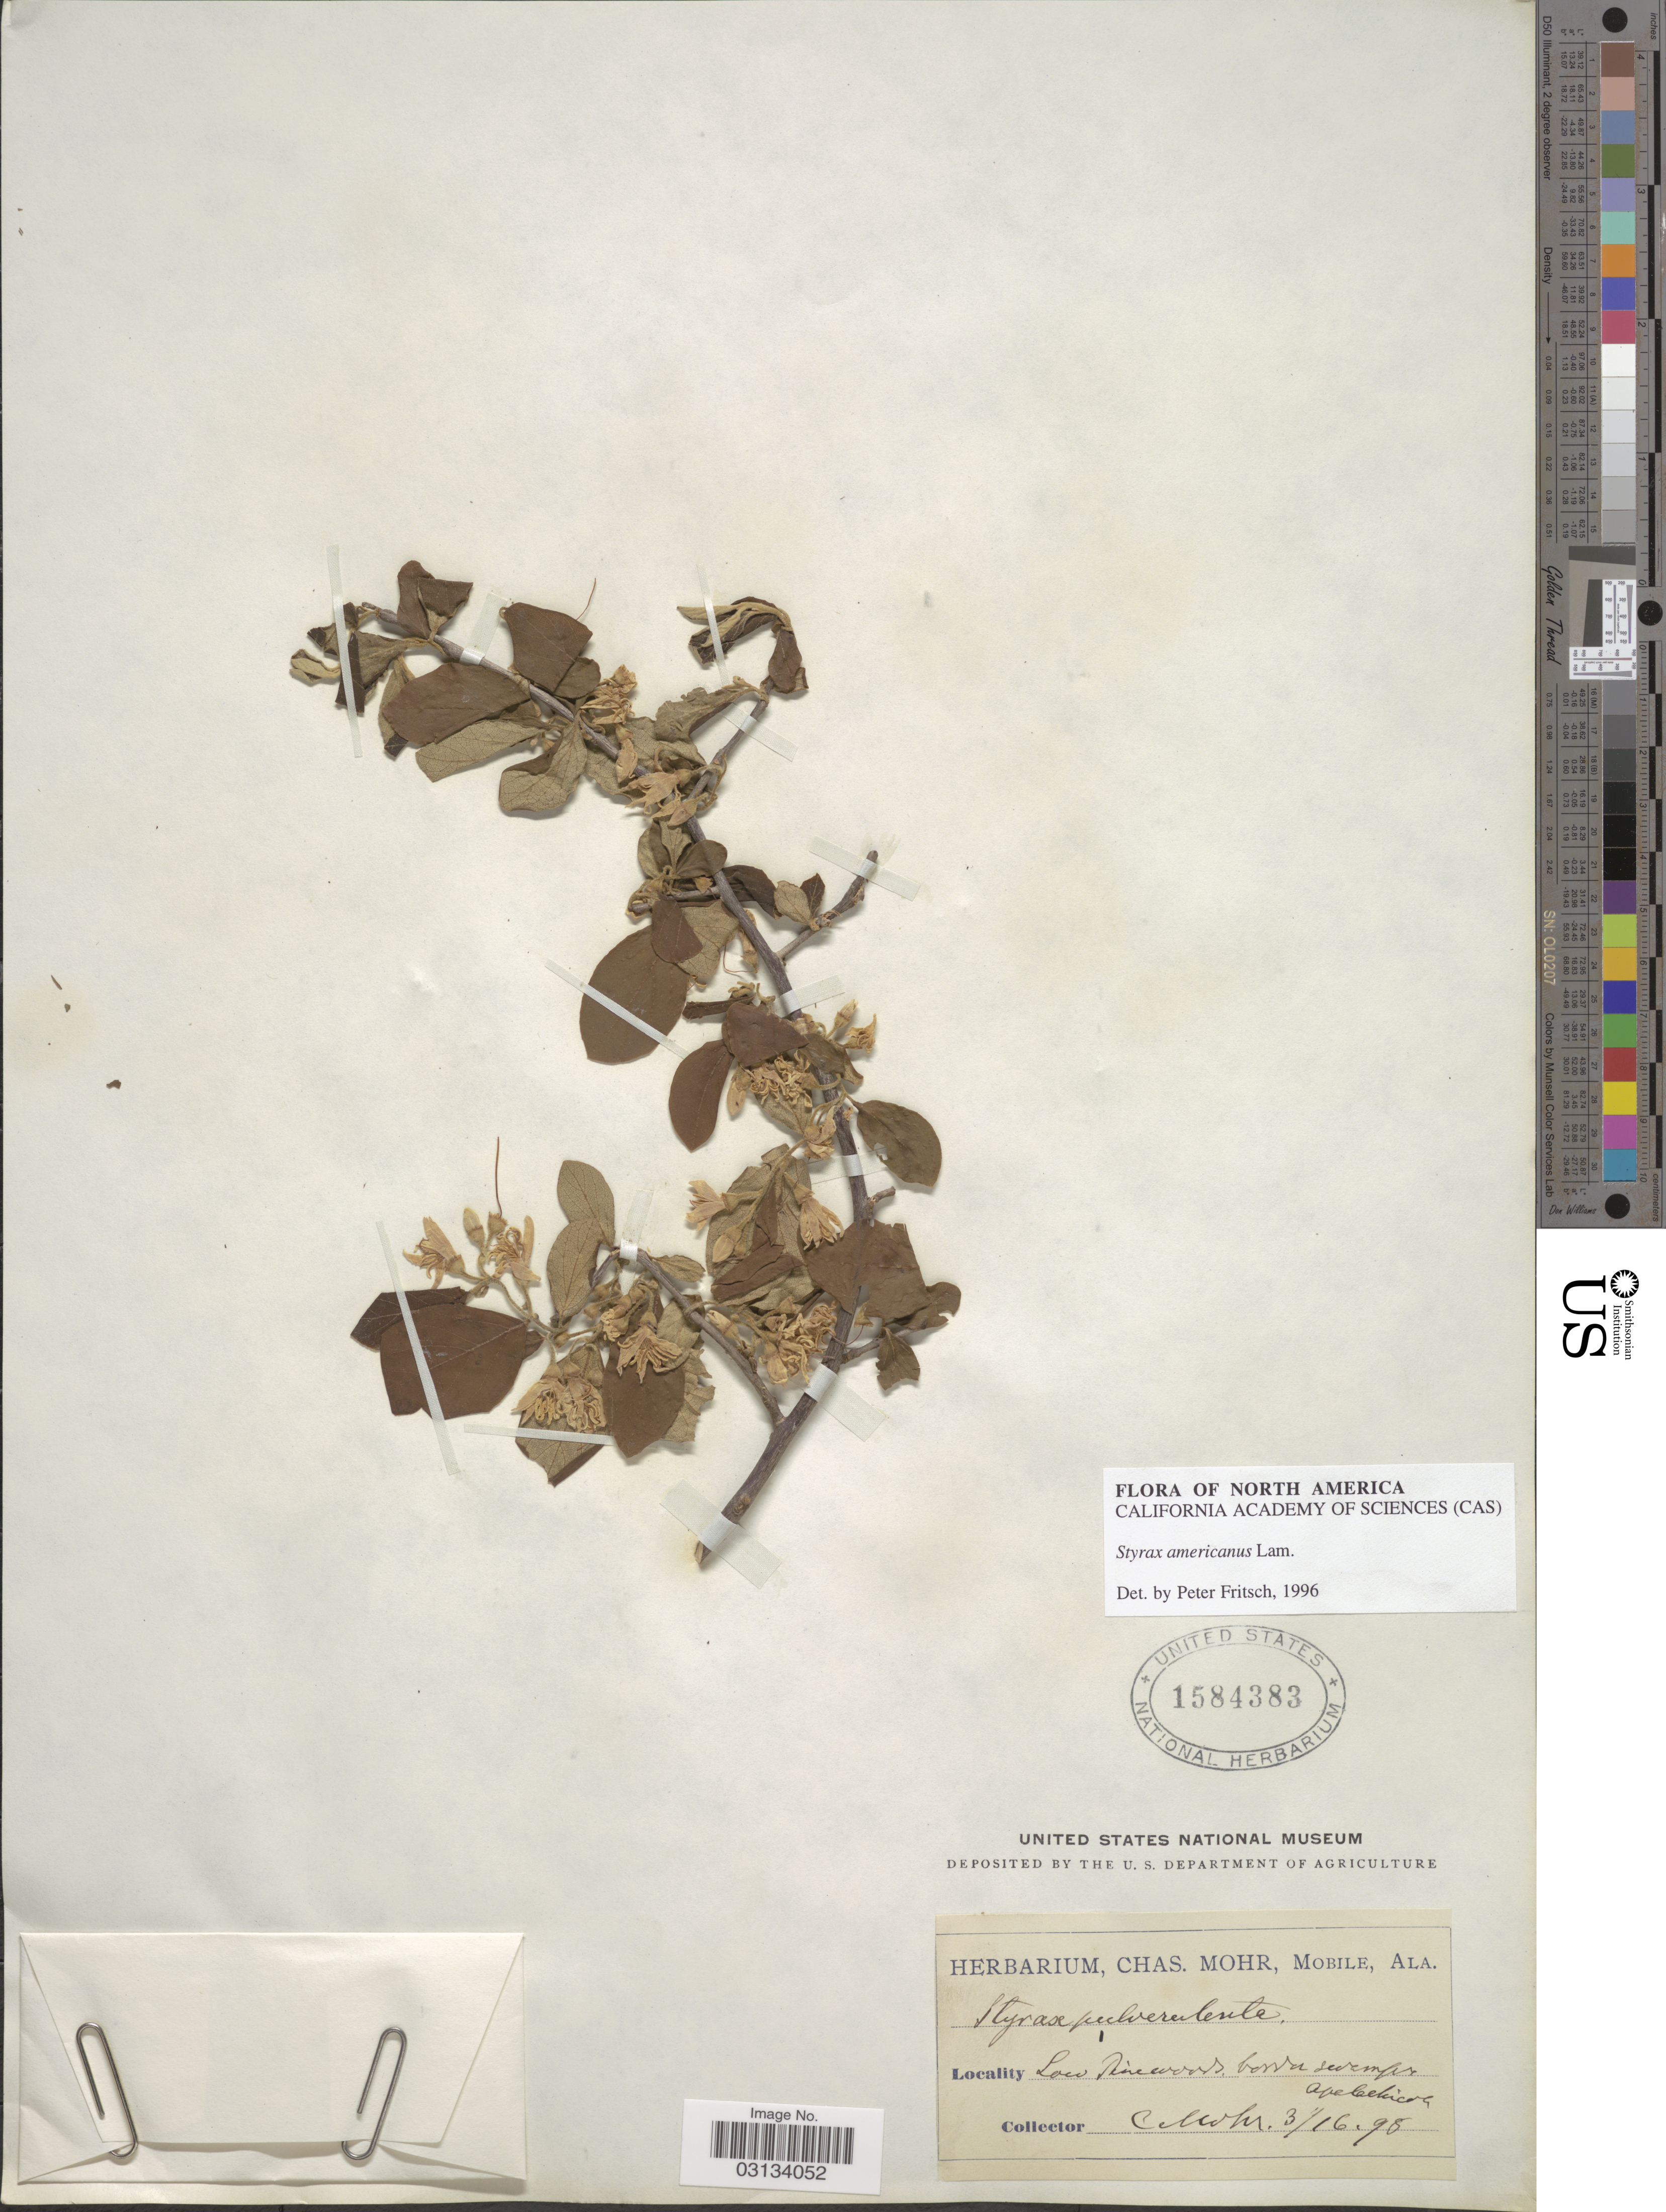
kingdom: Plantae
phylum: Tracheophyta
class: Magnoliopsida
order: Ericales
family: Styracaceae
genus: Styrax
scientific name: Styrax americanus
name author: Lam.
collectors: Mohr, C. T. (herbarium)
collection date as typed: Transcribed d/m/y: 16/3/98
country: United States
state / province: Florida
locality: Apalachicola.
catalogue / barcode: US 1584383